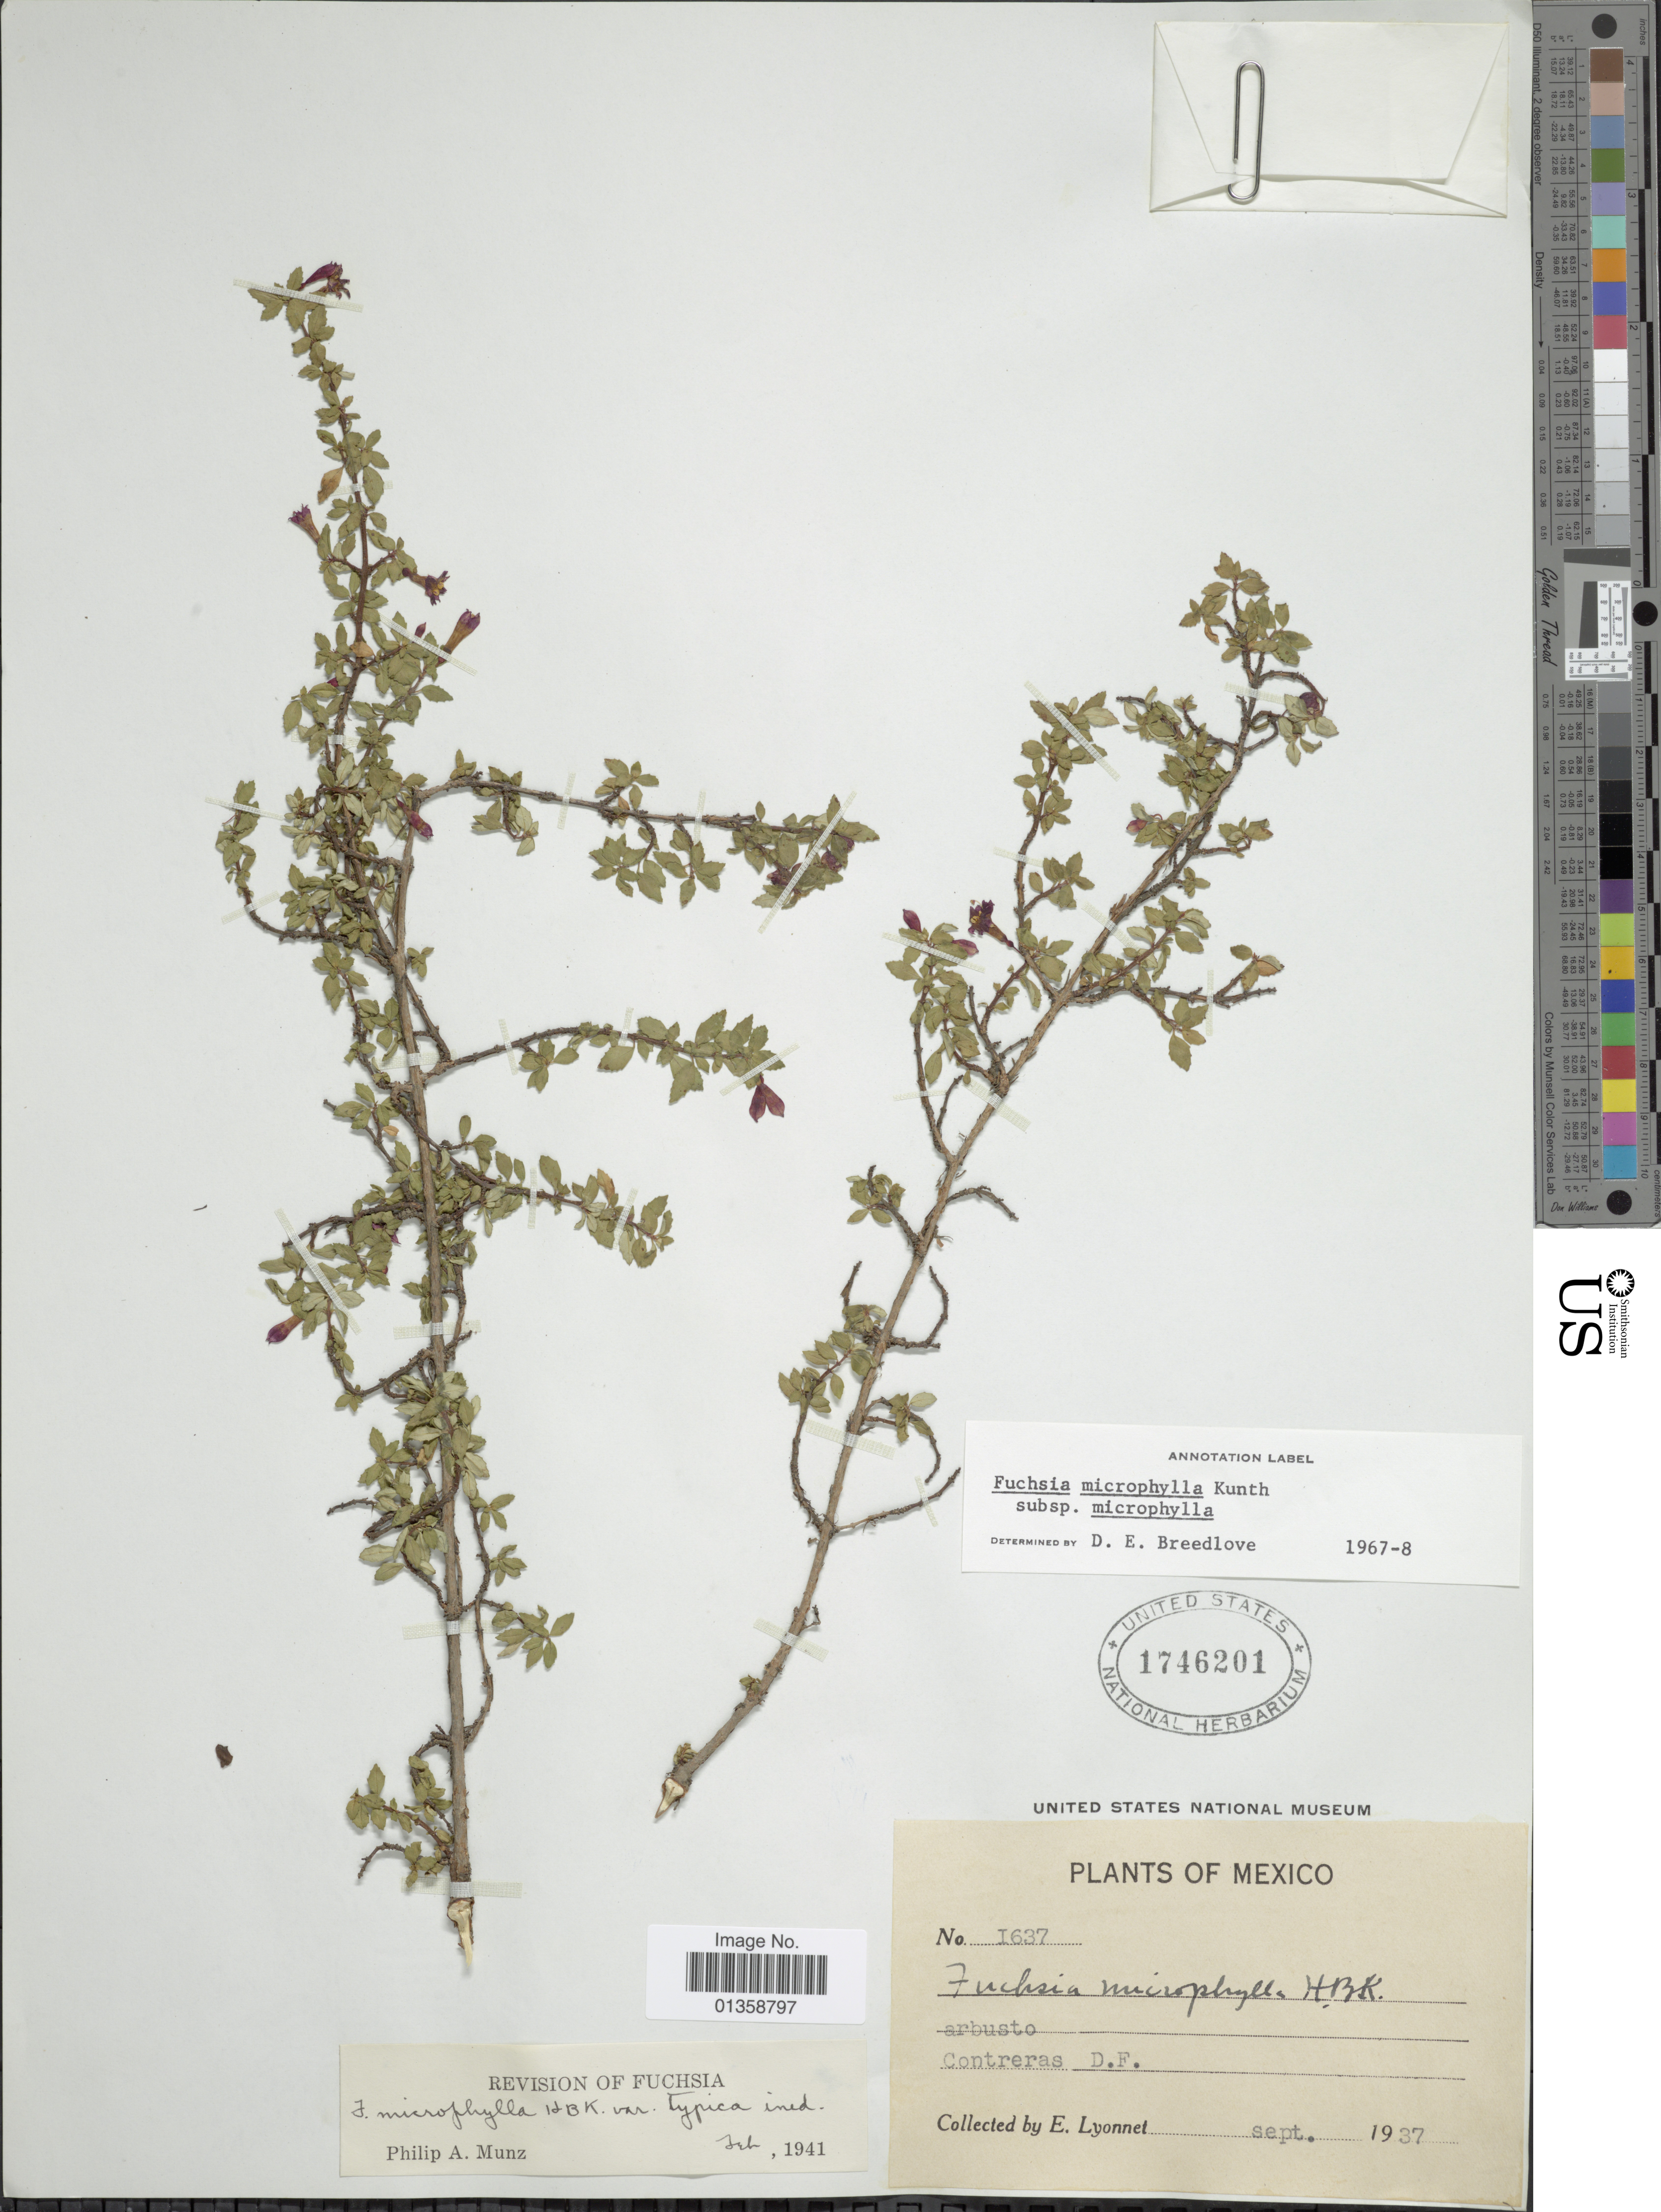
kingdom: Plantae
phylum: Tracheophyta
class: Magnoliopsida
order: Myrtales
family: Onagraceae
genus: Fuchsia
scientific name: Fuchsia microphylla subsp. microphylla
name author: Kunth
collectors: E. Lyonnet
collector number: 1637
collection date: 1937-09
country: Mexico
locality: Contreras D.F.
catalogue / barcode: US 1746201